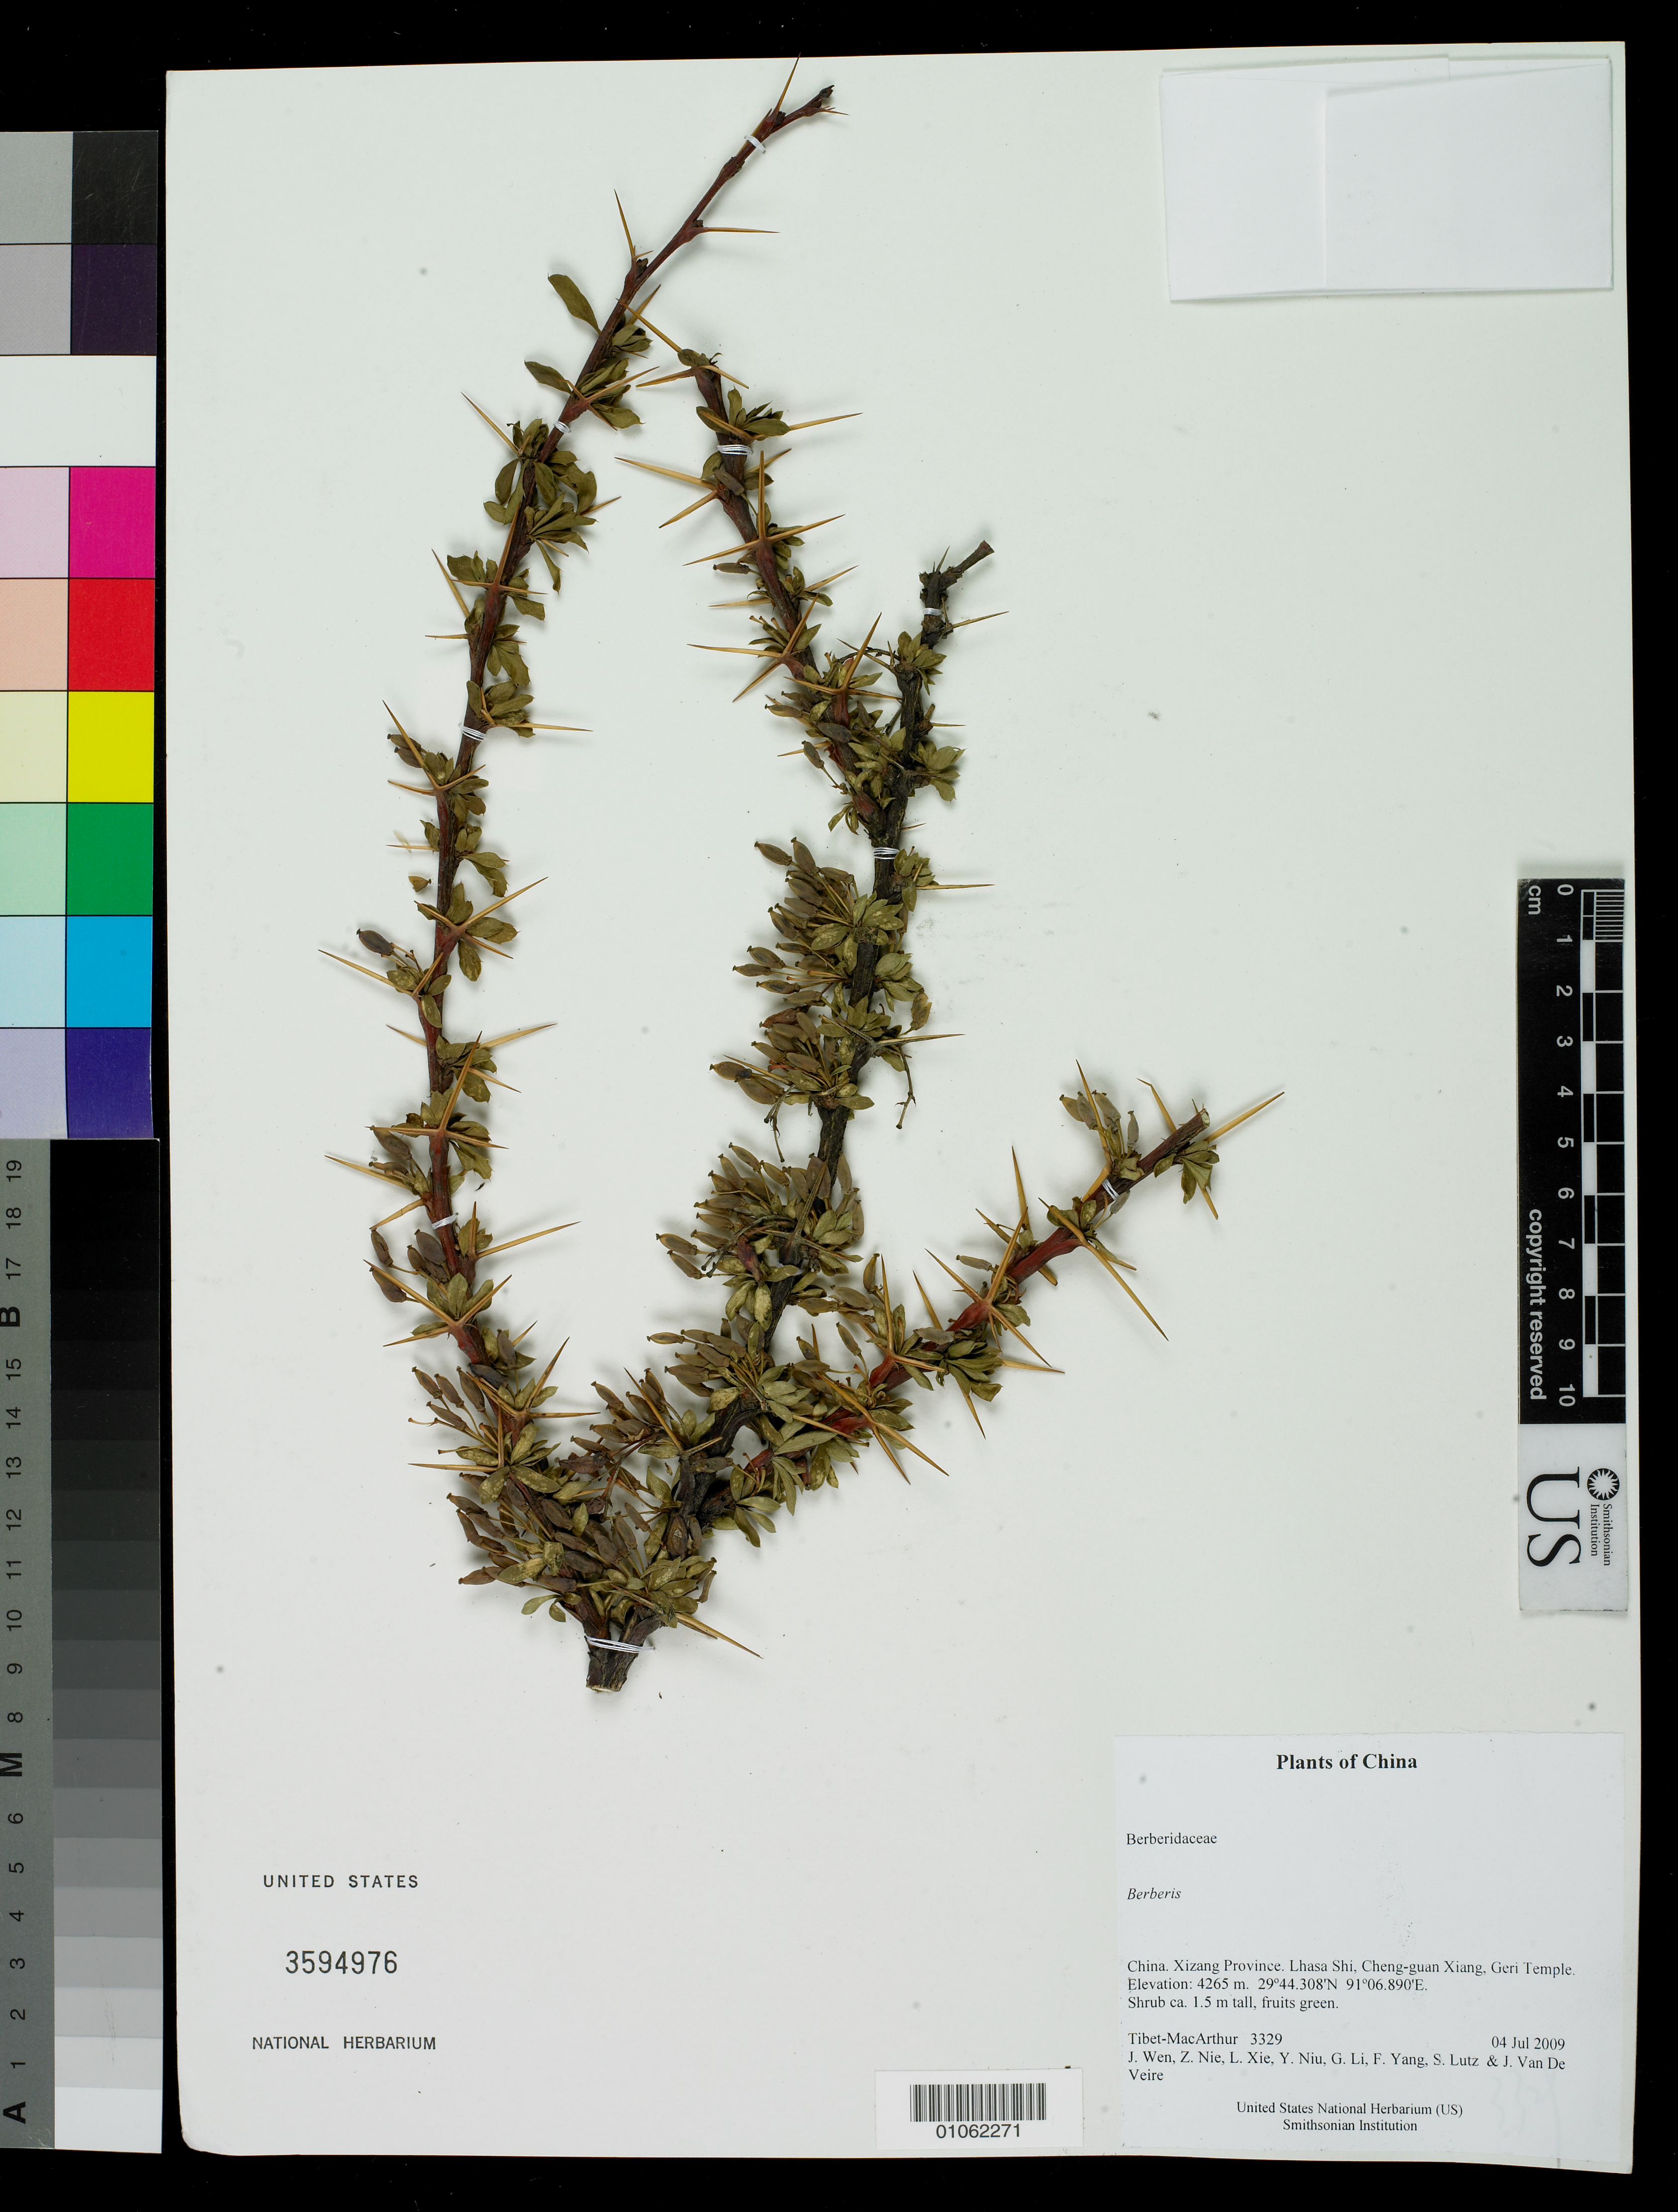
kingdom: Plantae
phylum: Tracheophyta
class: Magnoliopsida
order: Ranunculales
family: Berberidaceae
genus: Berberis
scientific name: Berberis hemsleyana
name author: Ahrendt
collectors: Tibet-MacArthur, J. Wen, Z. Nie, L. Xie, Y. Niu, G. Li, F. Yang, S. Lutz & J. Van De Veire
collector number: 3329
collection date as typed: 04 Jul 2009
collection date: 2009-07-04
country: China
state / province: Xizang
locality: Lhasa Shi, Cheng-guan Xiang, Geri Temple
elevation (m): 4265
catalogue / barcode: US 3594976